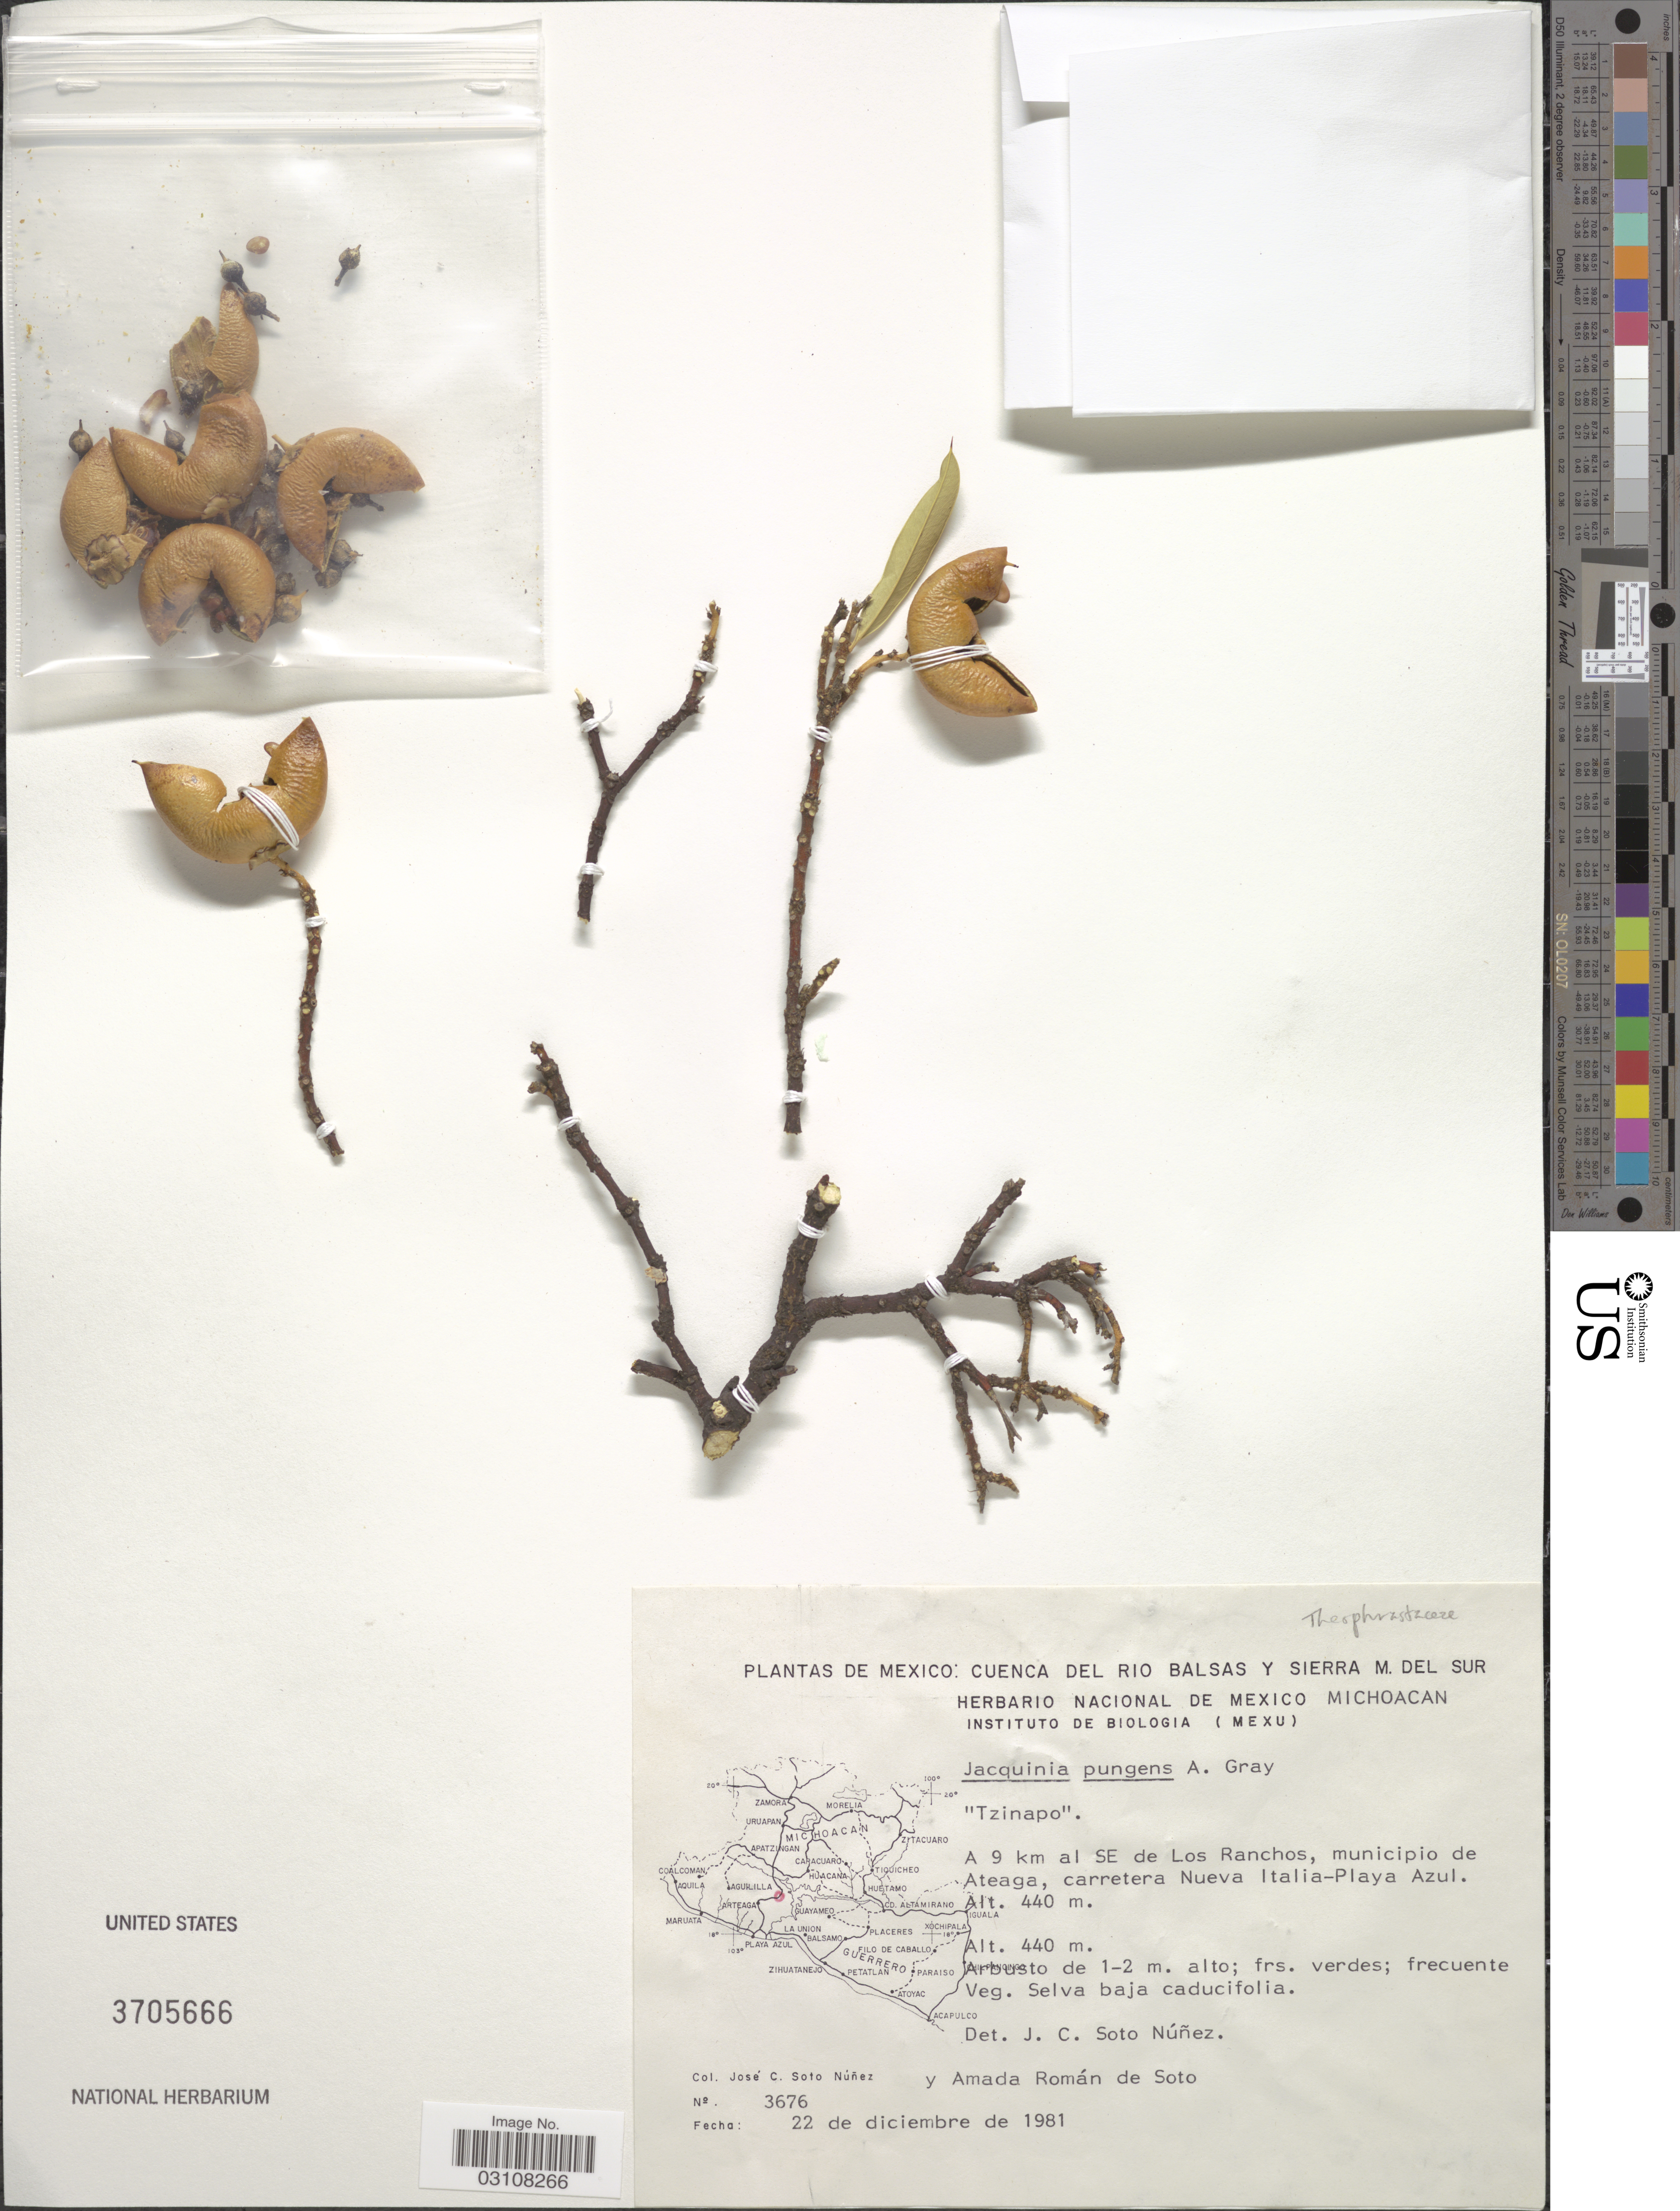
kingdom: Plantae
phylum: Tracheophyta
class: Magnoliopsida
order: Ericales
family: Primulaceae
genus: Jacquinia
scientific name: Jacquinia macrocarpa subsp. pungens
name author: Cav.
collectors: J. Soto & Roman de Soto, A.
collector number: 3676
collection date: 1981-12-22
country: Mexico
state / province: Michoacán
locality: Cuenca Del Rio Balsas y Sierra M. Del Sur. A 9 km al SE de Los Ranchos, municipio de Ateaga, carretera Nueva Italia-Playa Azul.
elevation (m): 440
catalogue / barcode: US 3705666